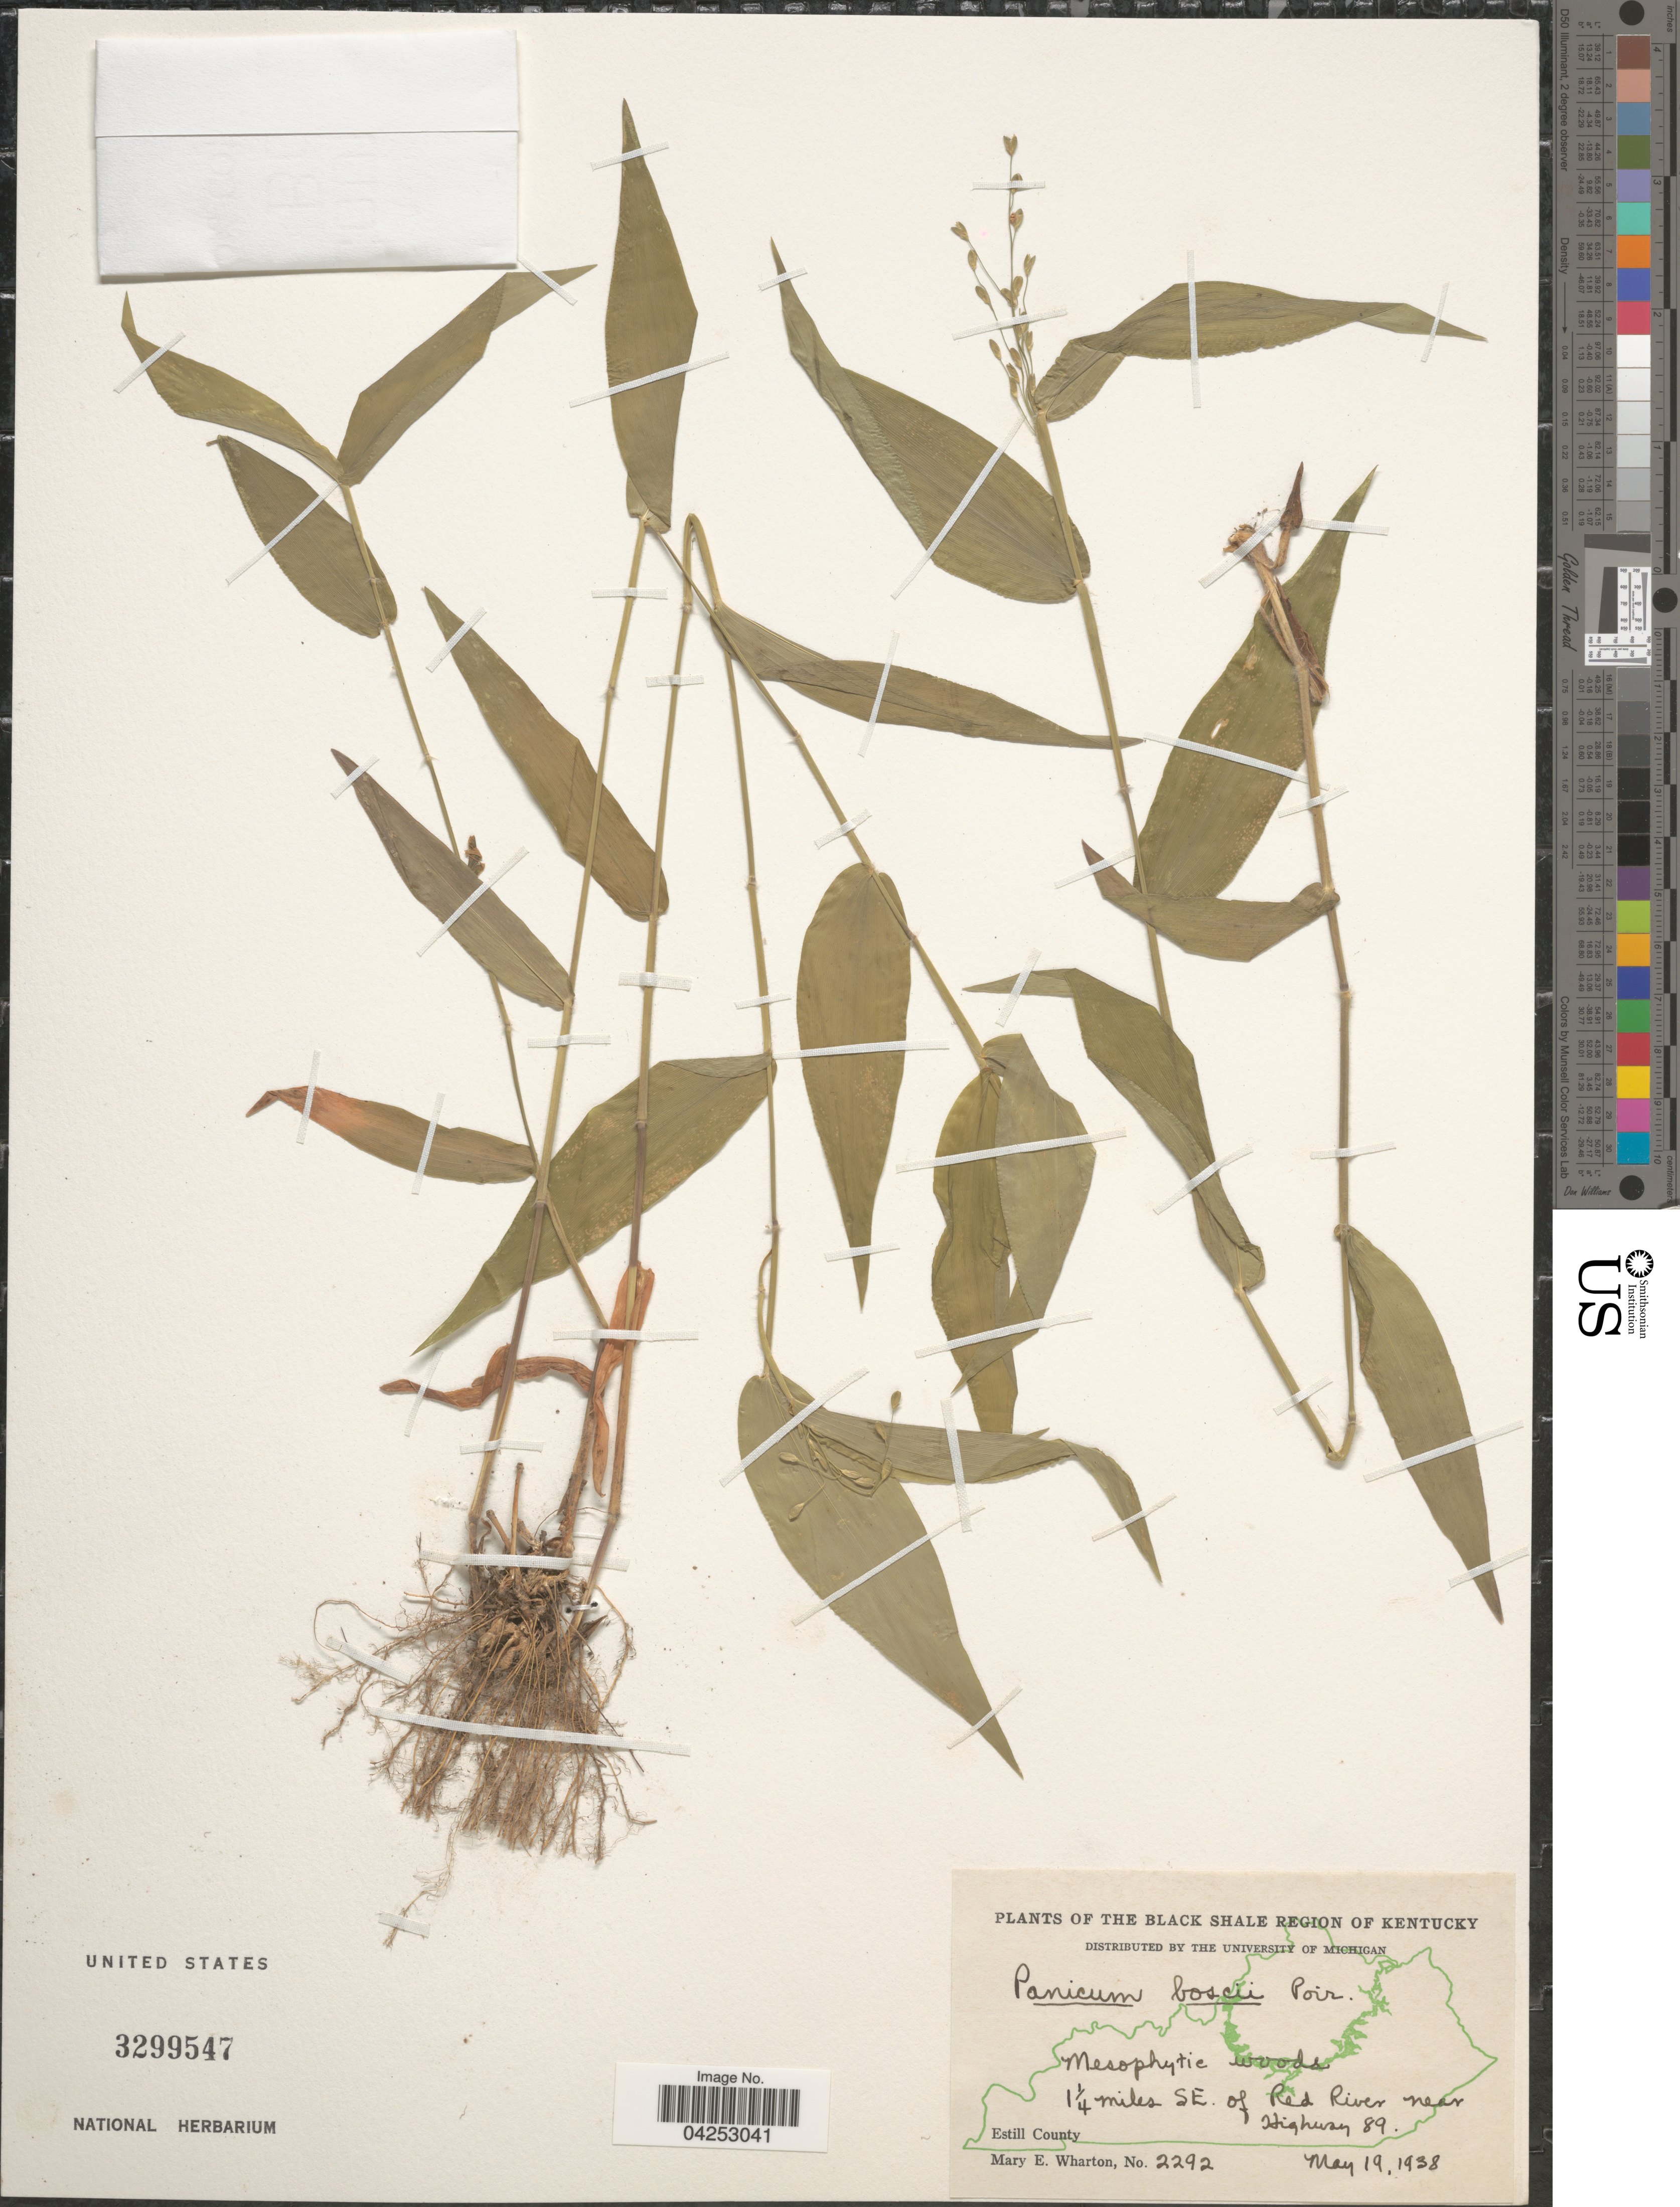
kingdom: Plantae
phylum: Tracheophyta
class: Liliopsida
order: Poales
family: Poaceae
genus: Dichanthelium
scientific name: Dichanthelium boscii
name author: (Poir.) Gould & C.A. Clark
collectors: M. Wharton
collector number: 2292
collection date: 1938-05-19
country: United States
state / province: Kentucky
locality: Black Shale Region of Kentucky. Mesophytic woods. 1¼ miles SE. of Red River near Highway 89. Estill County.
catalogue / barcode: US 3299547